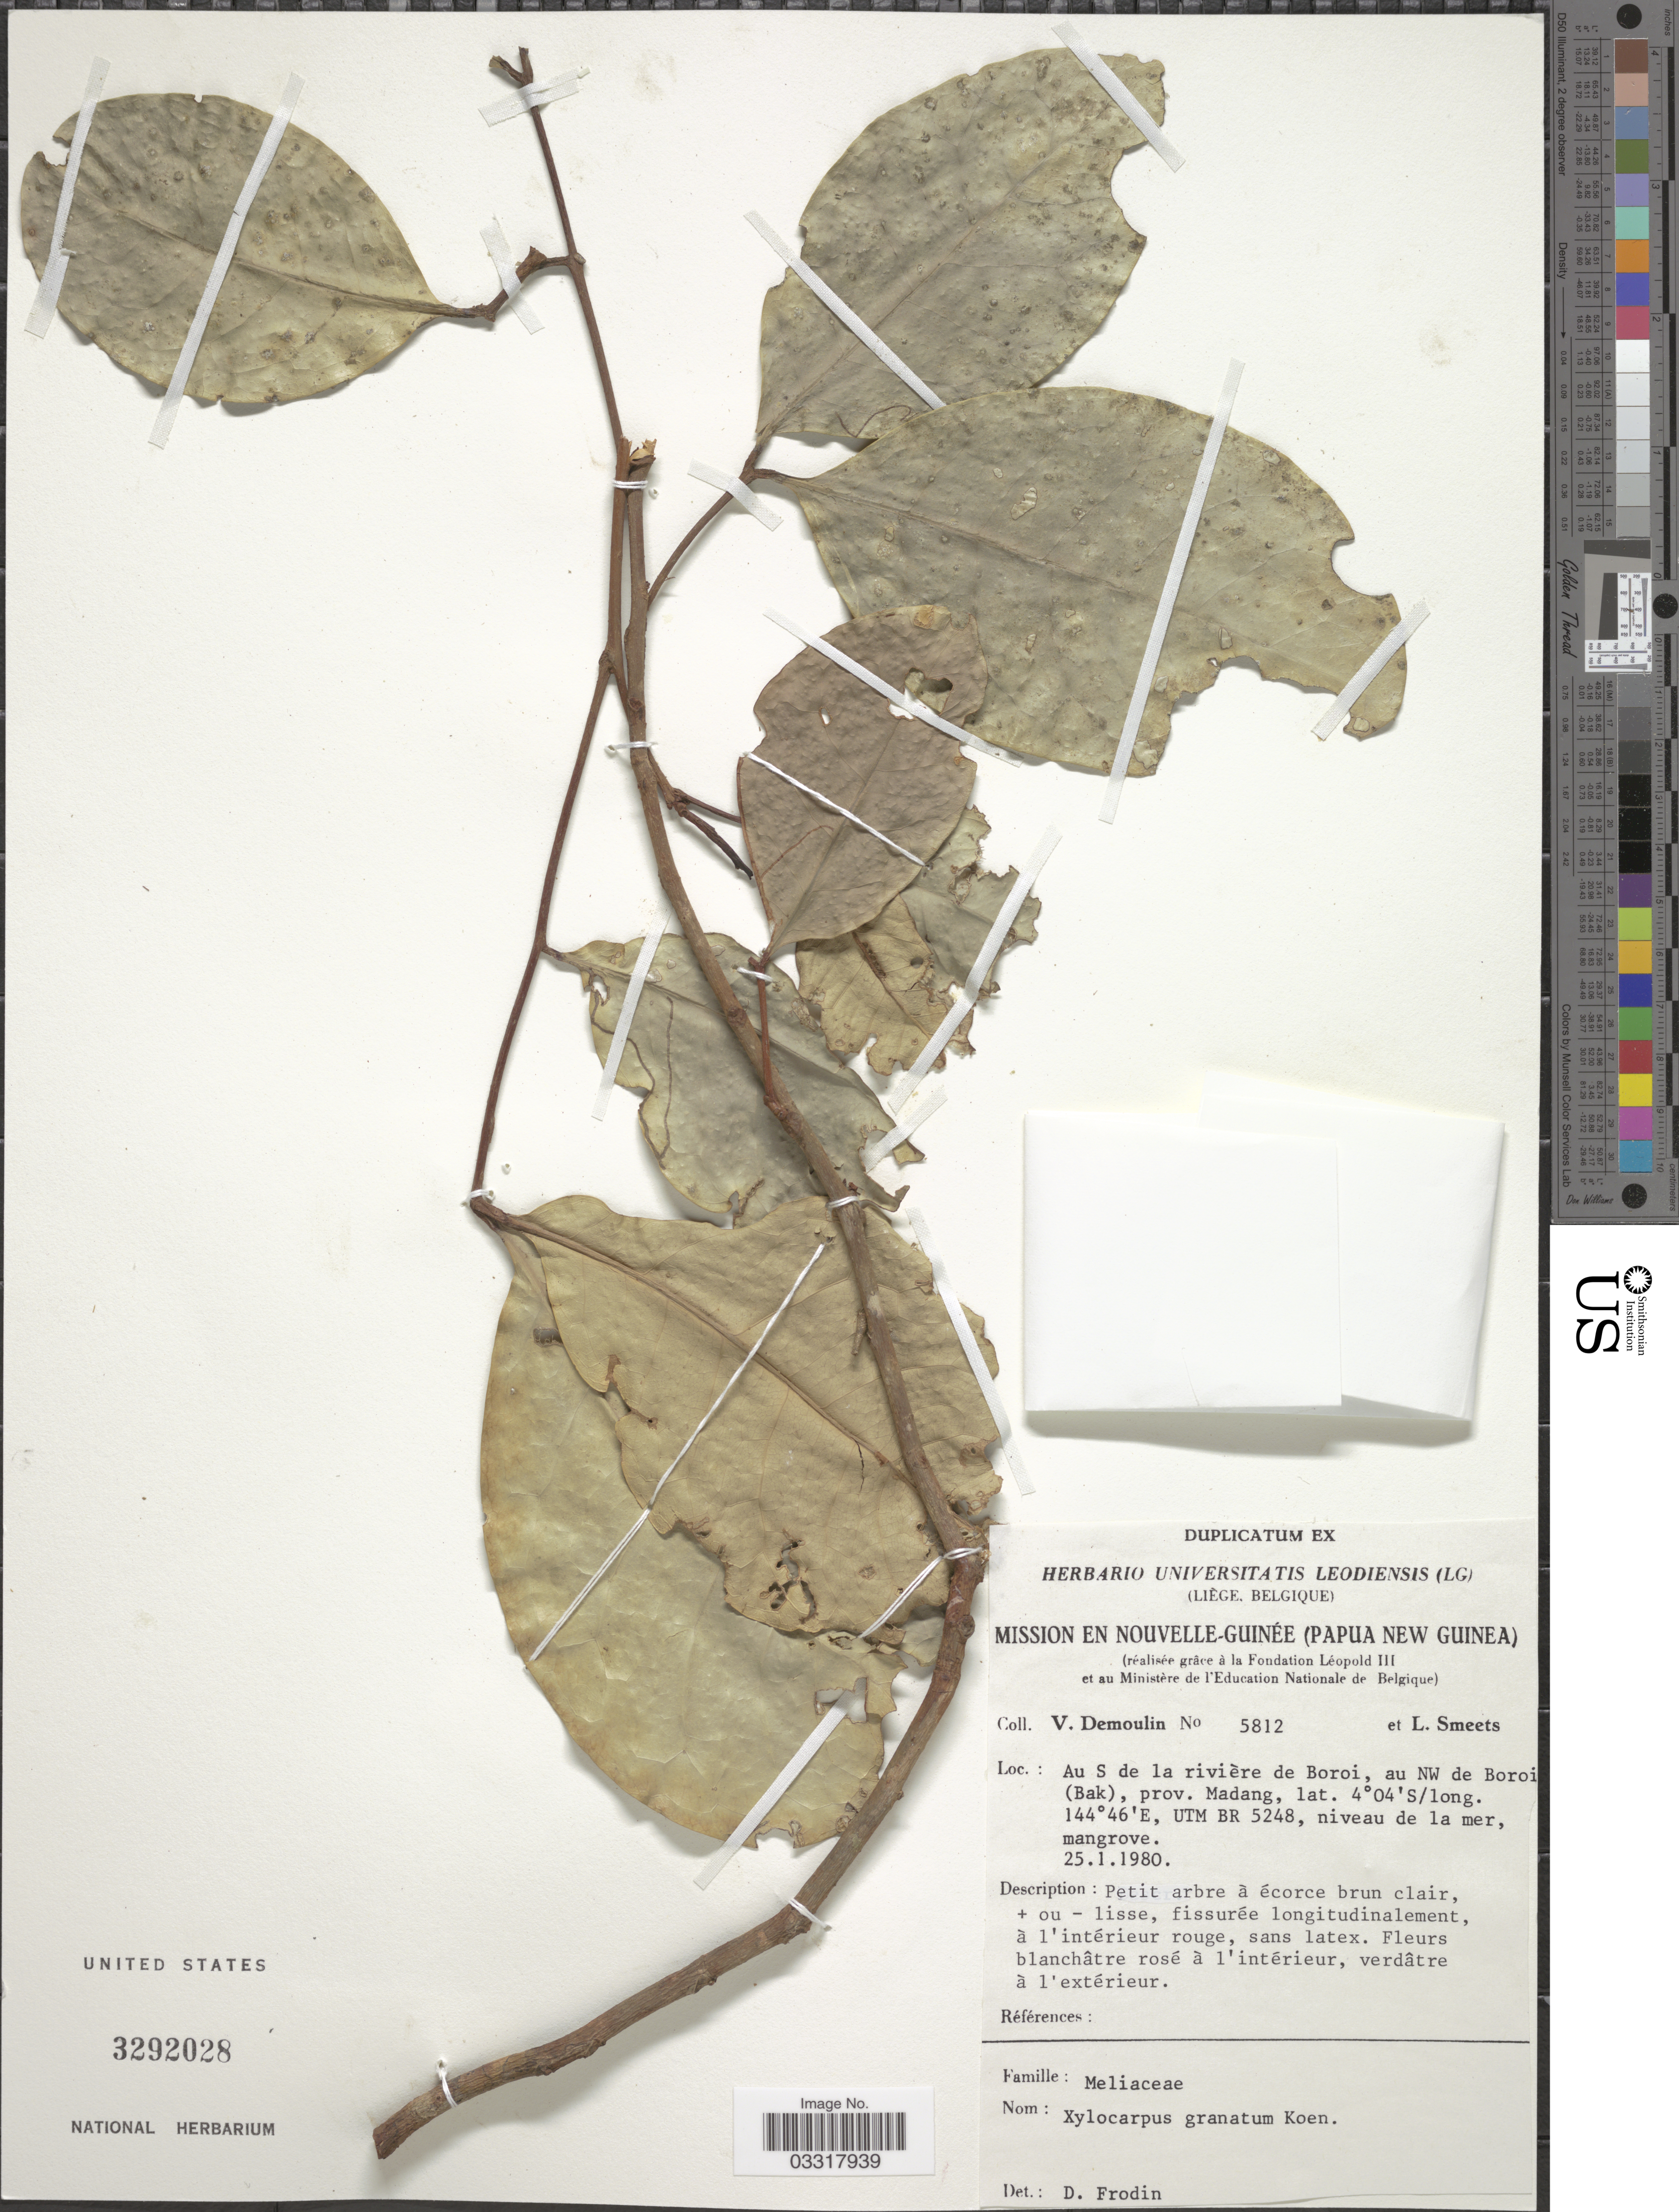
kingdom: Plantae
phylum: Tracheophyta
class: Magnoliopsida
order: Sapindales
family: Meliaceae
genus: Xylocarpus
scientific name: Xylocarpus granatum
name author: J. Koenig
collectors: V. Demoulin & L. Smeets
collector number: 5812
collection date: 1980-01-25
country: Papua New Guinea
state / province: Madang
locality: Au S de la rivière de Boroi, au NW de Boroi (Bak). UTM BR 5248.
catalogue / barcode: US 3292028